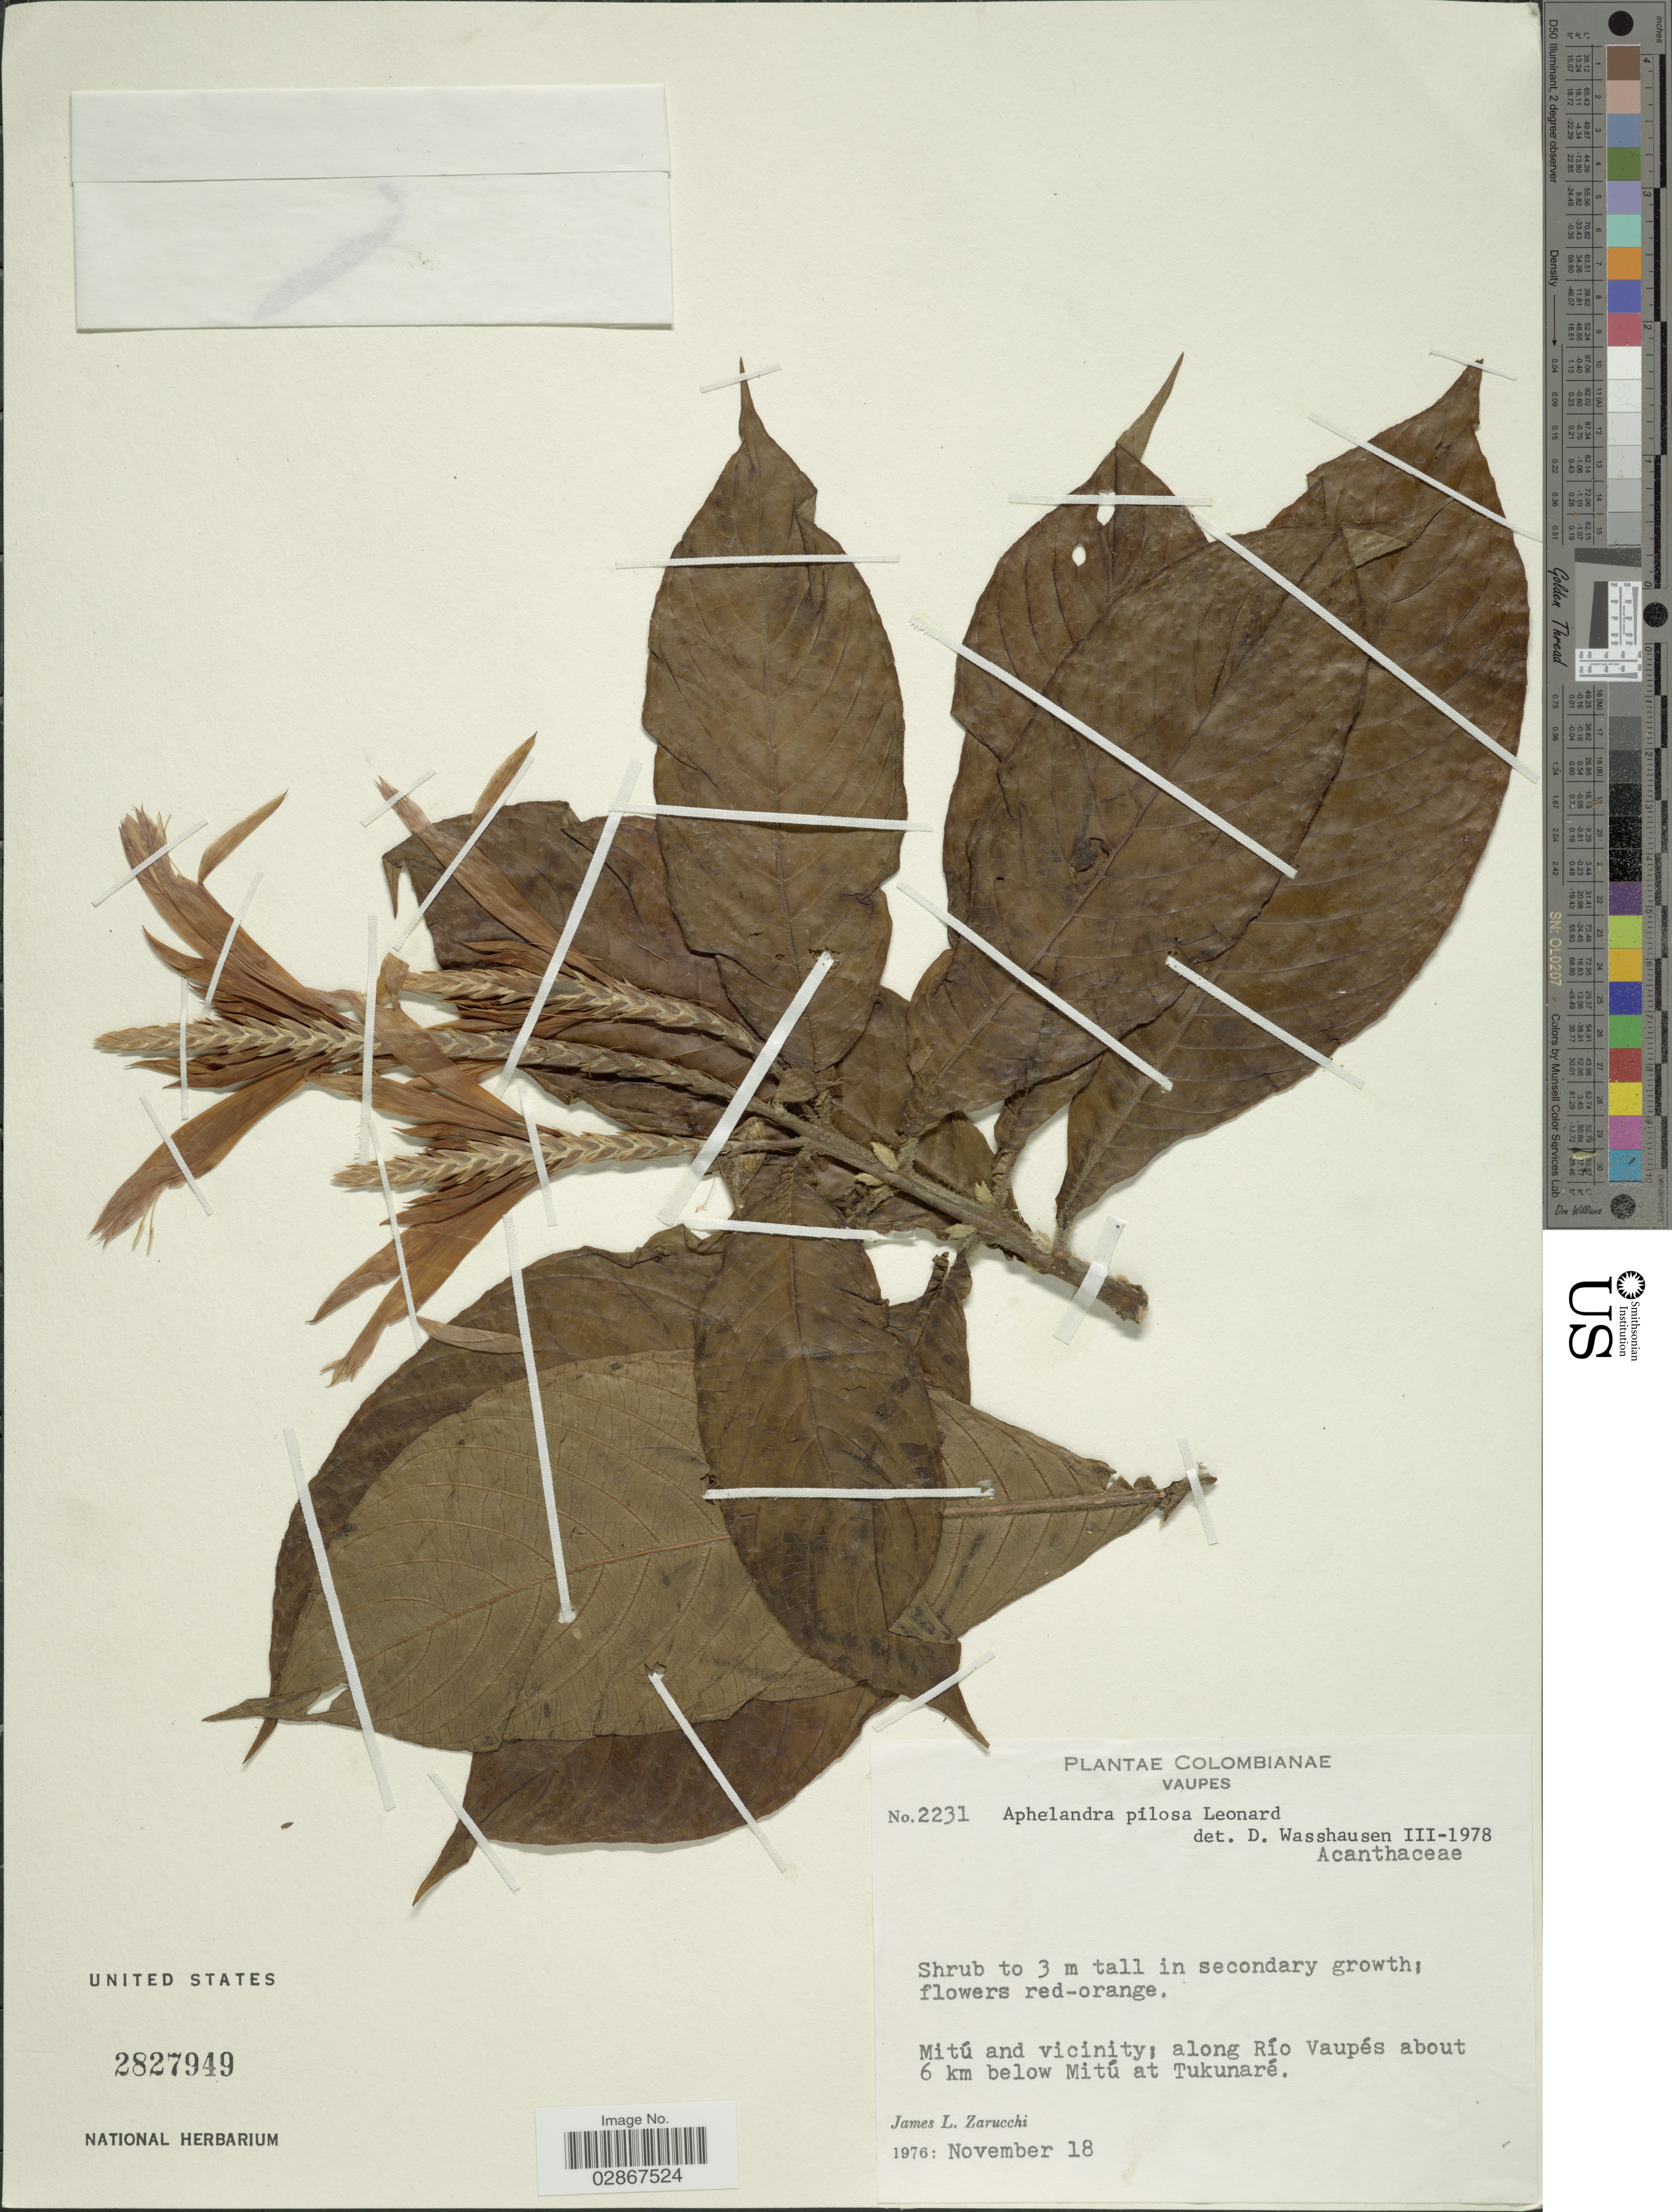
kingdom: Plantae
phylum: Tracheophyta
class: Magnoliopsida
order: Lamiales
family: Acanthaceae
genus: Aphelandra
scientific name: Aphelandra pilosa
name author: Leonard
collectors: J. L. Zarucchi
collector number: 2231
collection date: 1976-11-18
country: Colombia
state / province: Vaupés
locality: Mitú and vicinity; along Río Vaupés about 6 km below Mitú and Tukunaré.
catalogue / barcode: US 2827949